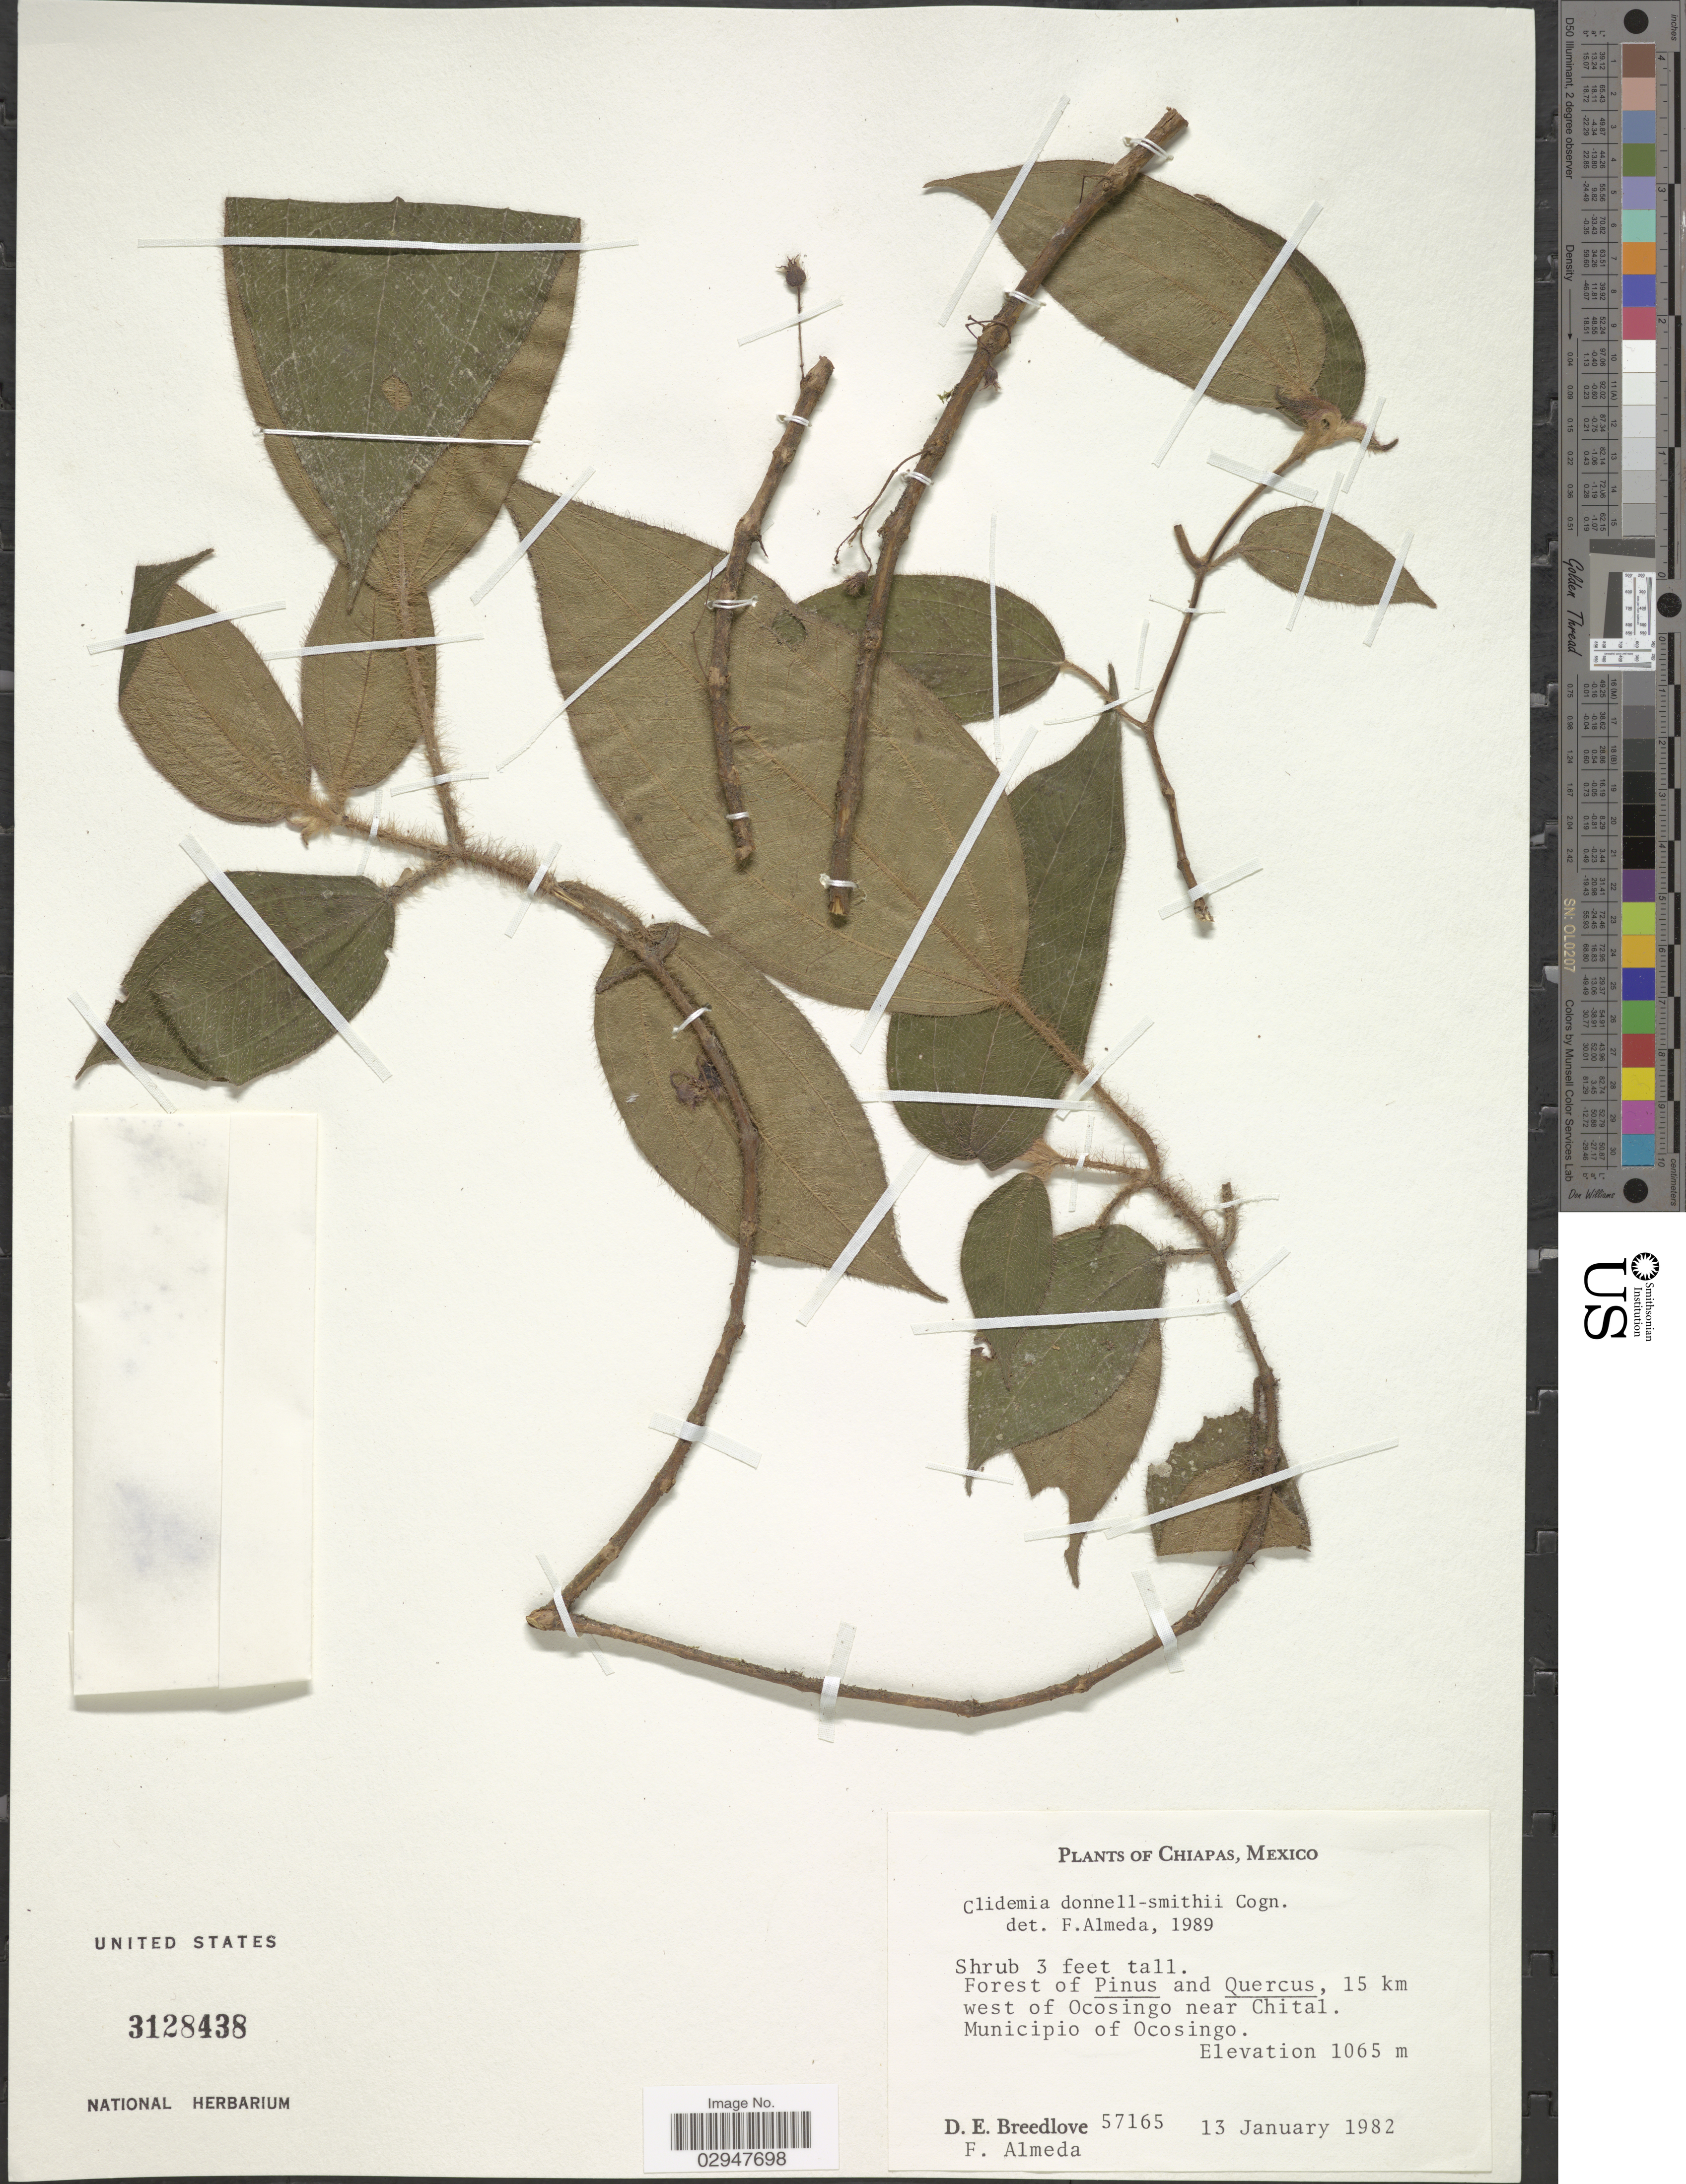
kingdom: Plantae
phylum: Tracheophyta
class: Magnoliopsida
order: Myrtales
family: Melastomataceae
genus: Clidemia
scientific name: Clidemia donnell-smithii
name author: Cogn. in Donn. Sm.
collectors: D. E. Breedlove & F. Almeda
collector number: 57165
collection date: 1982-01-13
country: Mexico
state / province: Chiapas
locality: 15 km west of Ocosingo near Chital, Municipio of Ocosingo.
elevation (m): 1065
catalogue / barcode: US 3128438